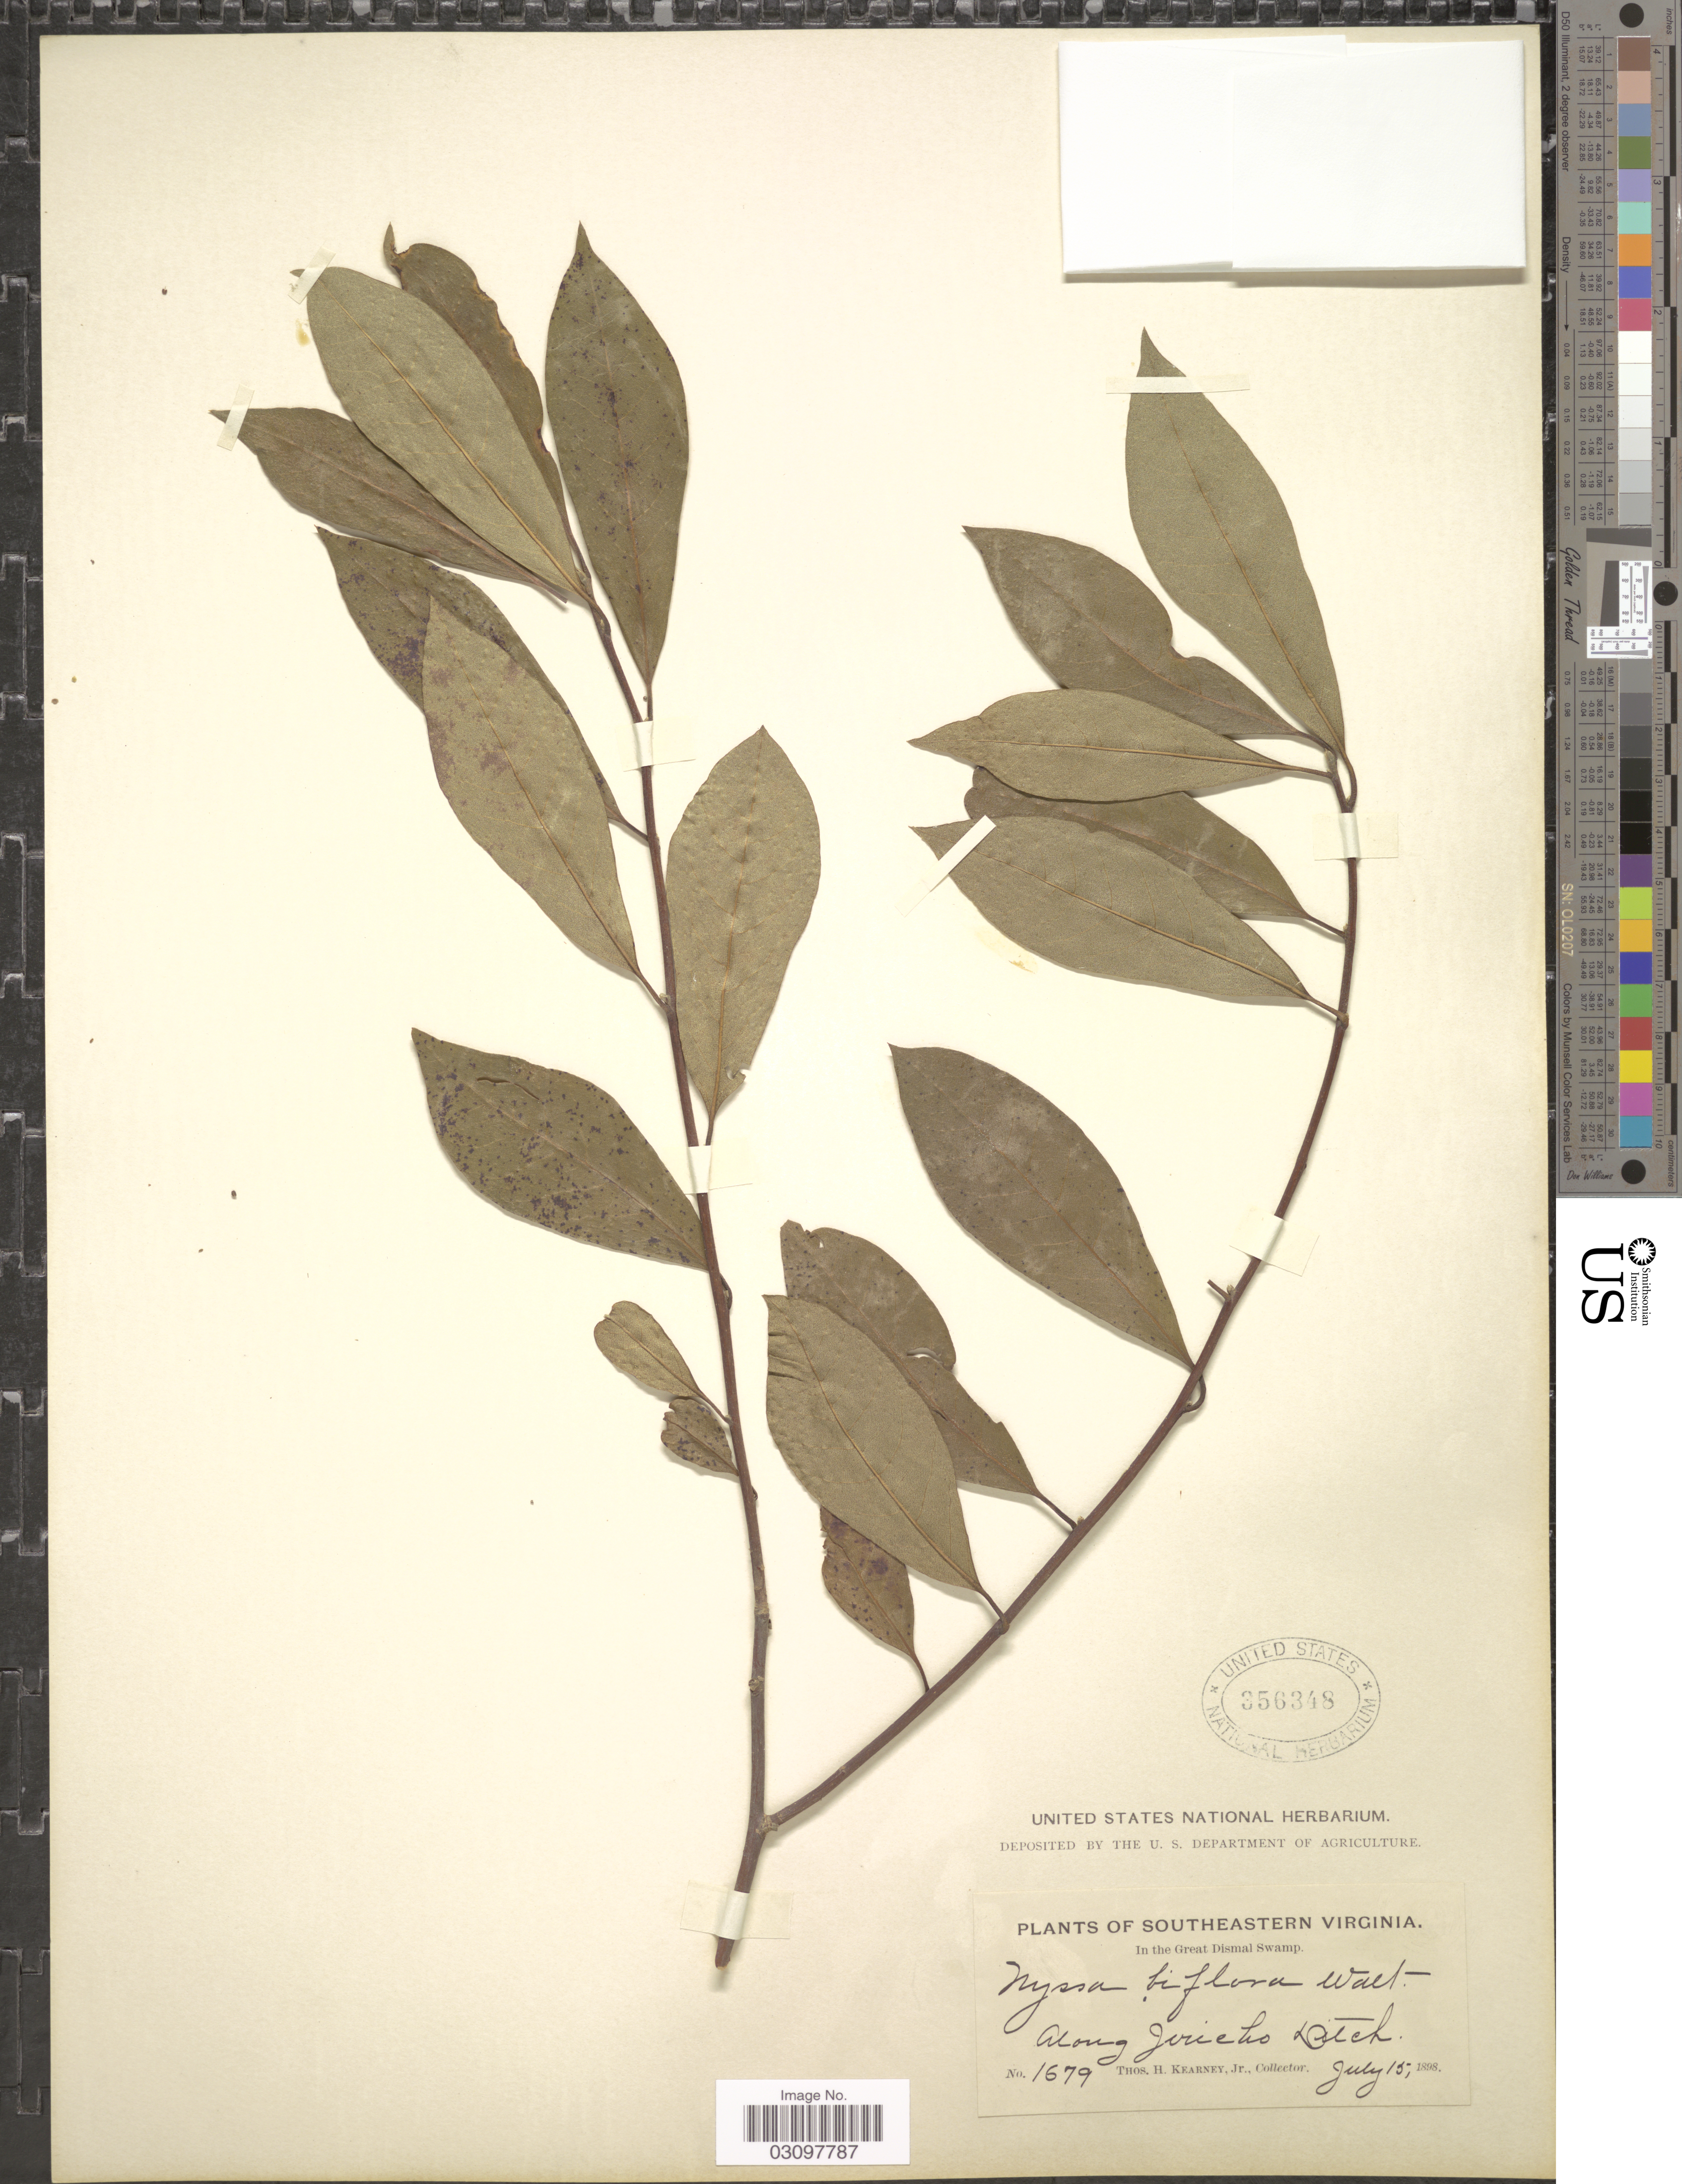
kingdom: Plantae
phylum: Tracheophyta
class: Magnoliopsida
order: Cornales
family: Nyssaceae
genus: Nyssa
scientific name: Nyssa biflora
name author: Walter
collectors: T. H. Kearney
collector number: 1679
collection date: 1898-07-15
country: United States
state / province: Virginia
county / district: City of Suffolk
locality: Southeastern Virginia. In the Great Dismal Swamp. Along Jericho Ditch.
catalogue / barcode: US 356348